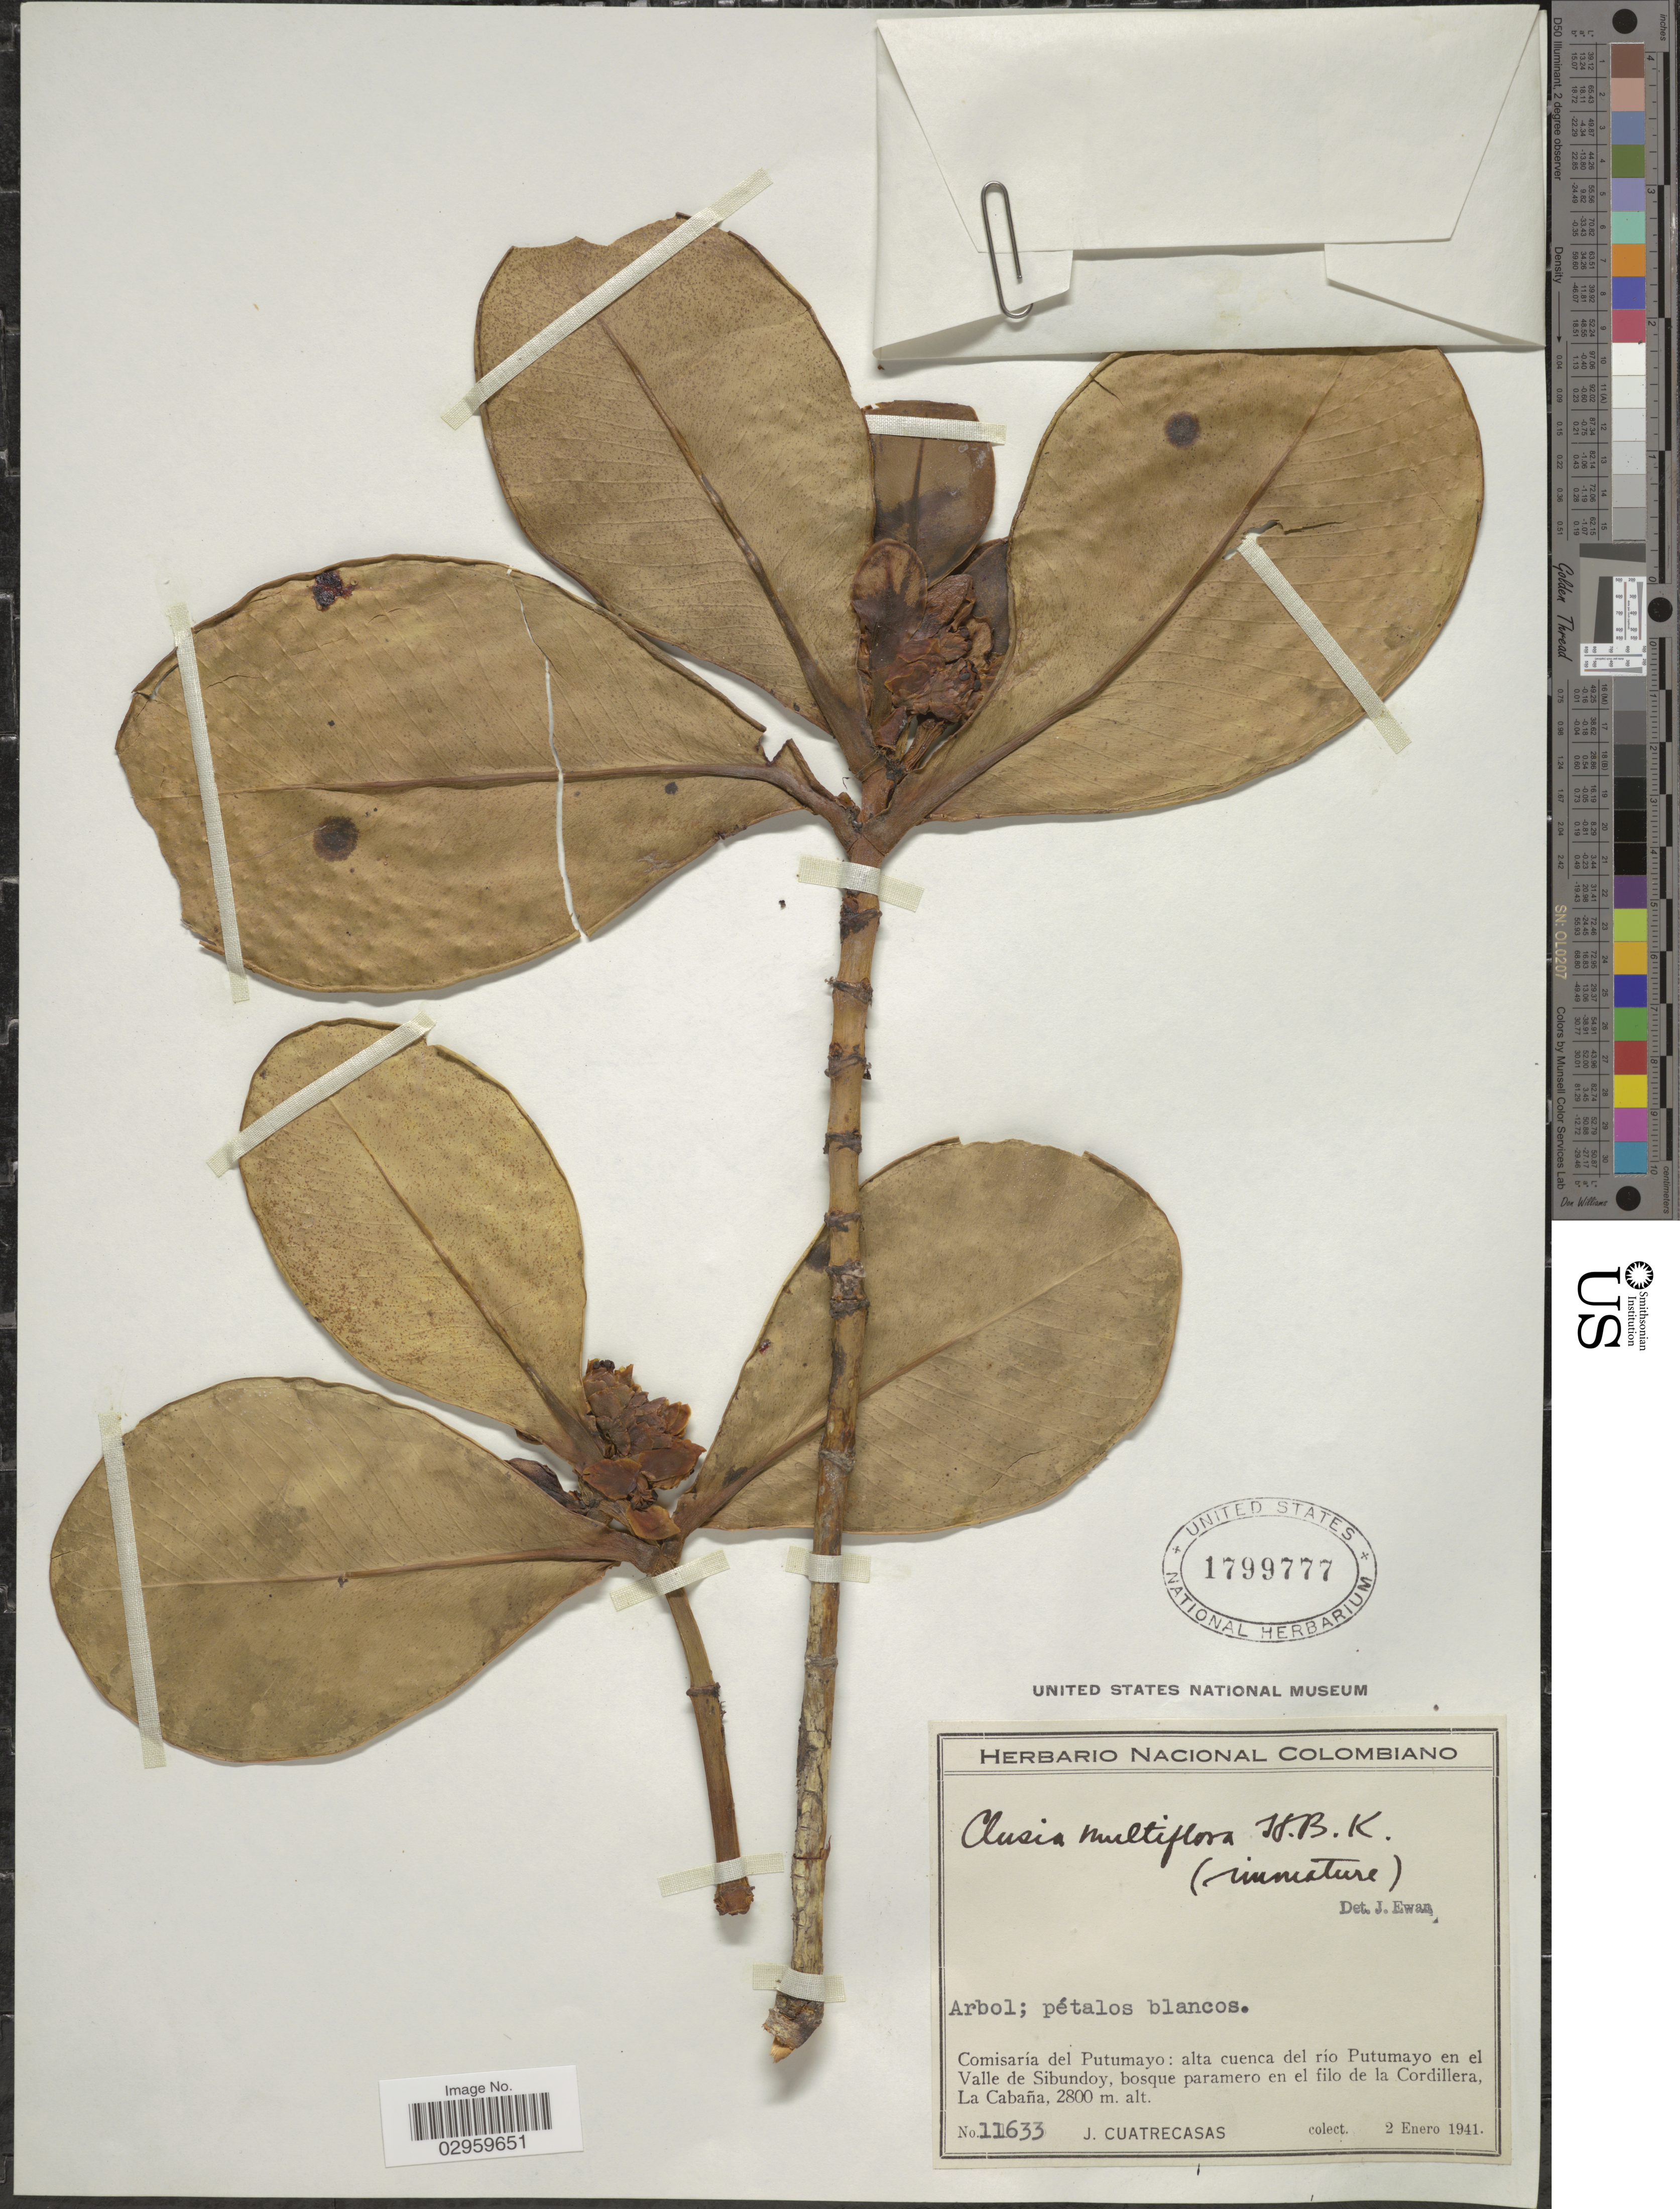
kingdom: Plantae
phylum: Tracheophyta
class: Magnoliopsida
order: Malpighiales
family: Clusiaceae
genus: Clusia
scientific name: Clusia multiflora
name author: Kunth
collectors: J. Cuatrecasas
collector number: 11633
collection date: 1941-01-02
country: Colombia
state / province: Putumayo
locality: Comisaría del Putumayo: alta cuenca del río Putumayo en el Valle de Sibundoy, bosque paramero en el filo de la Cordillera, La Cabaña.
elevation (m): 2800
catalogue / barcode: US 1799777